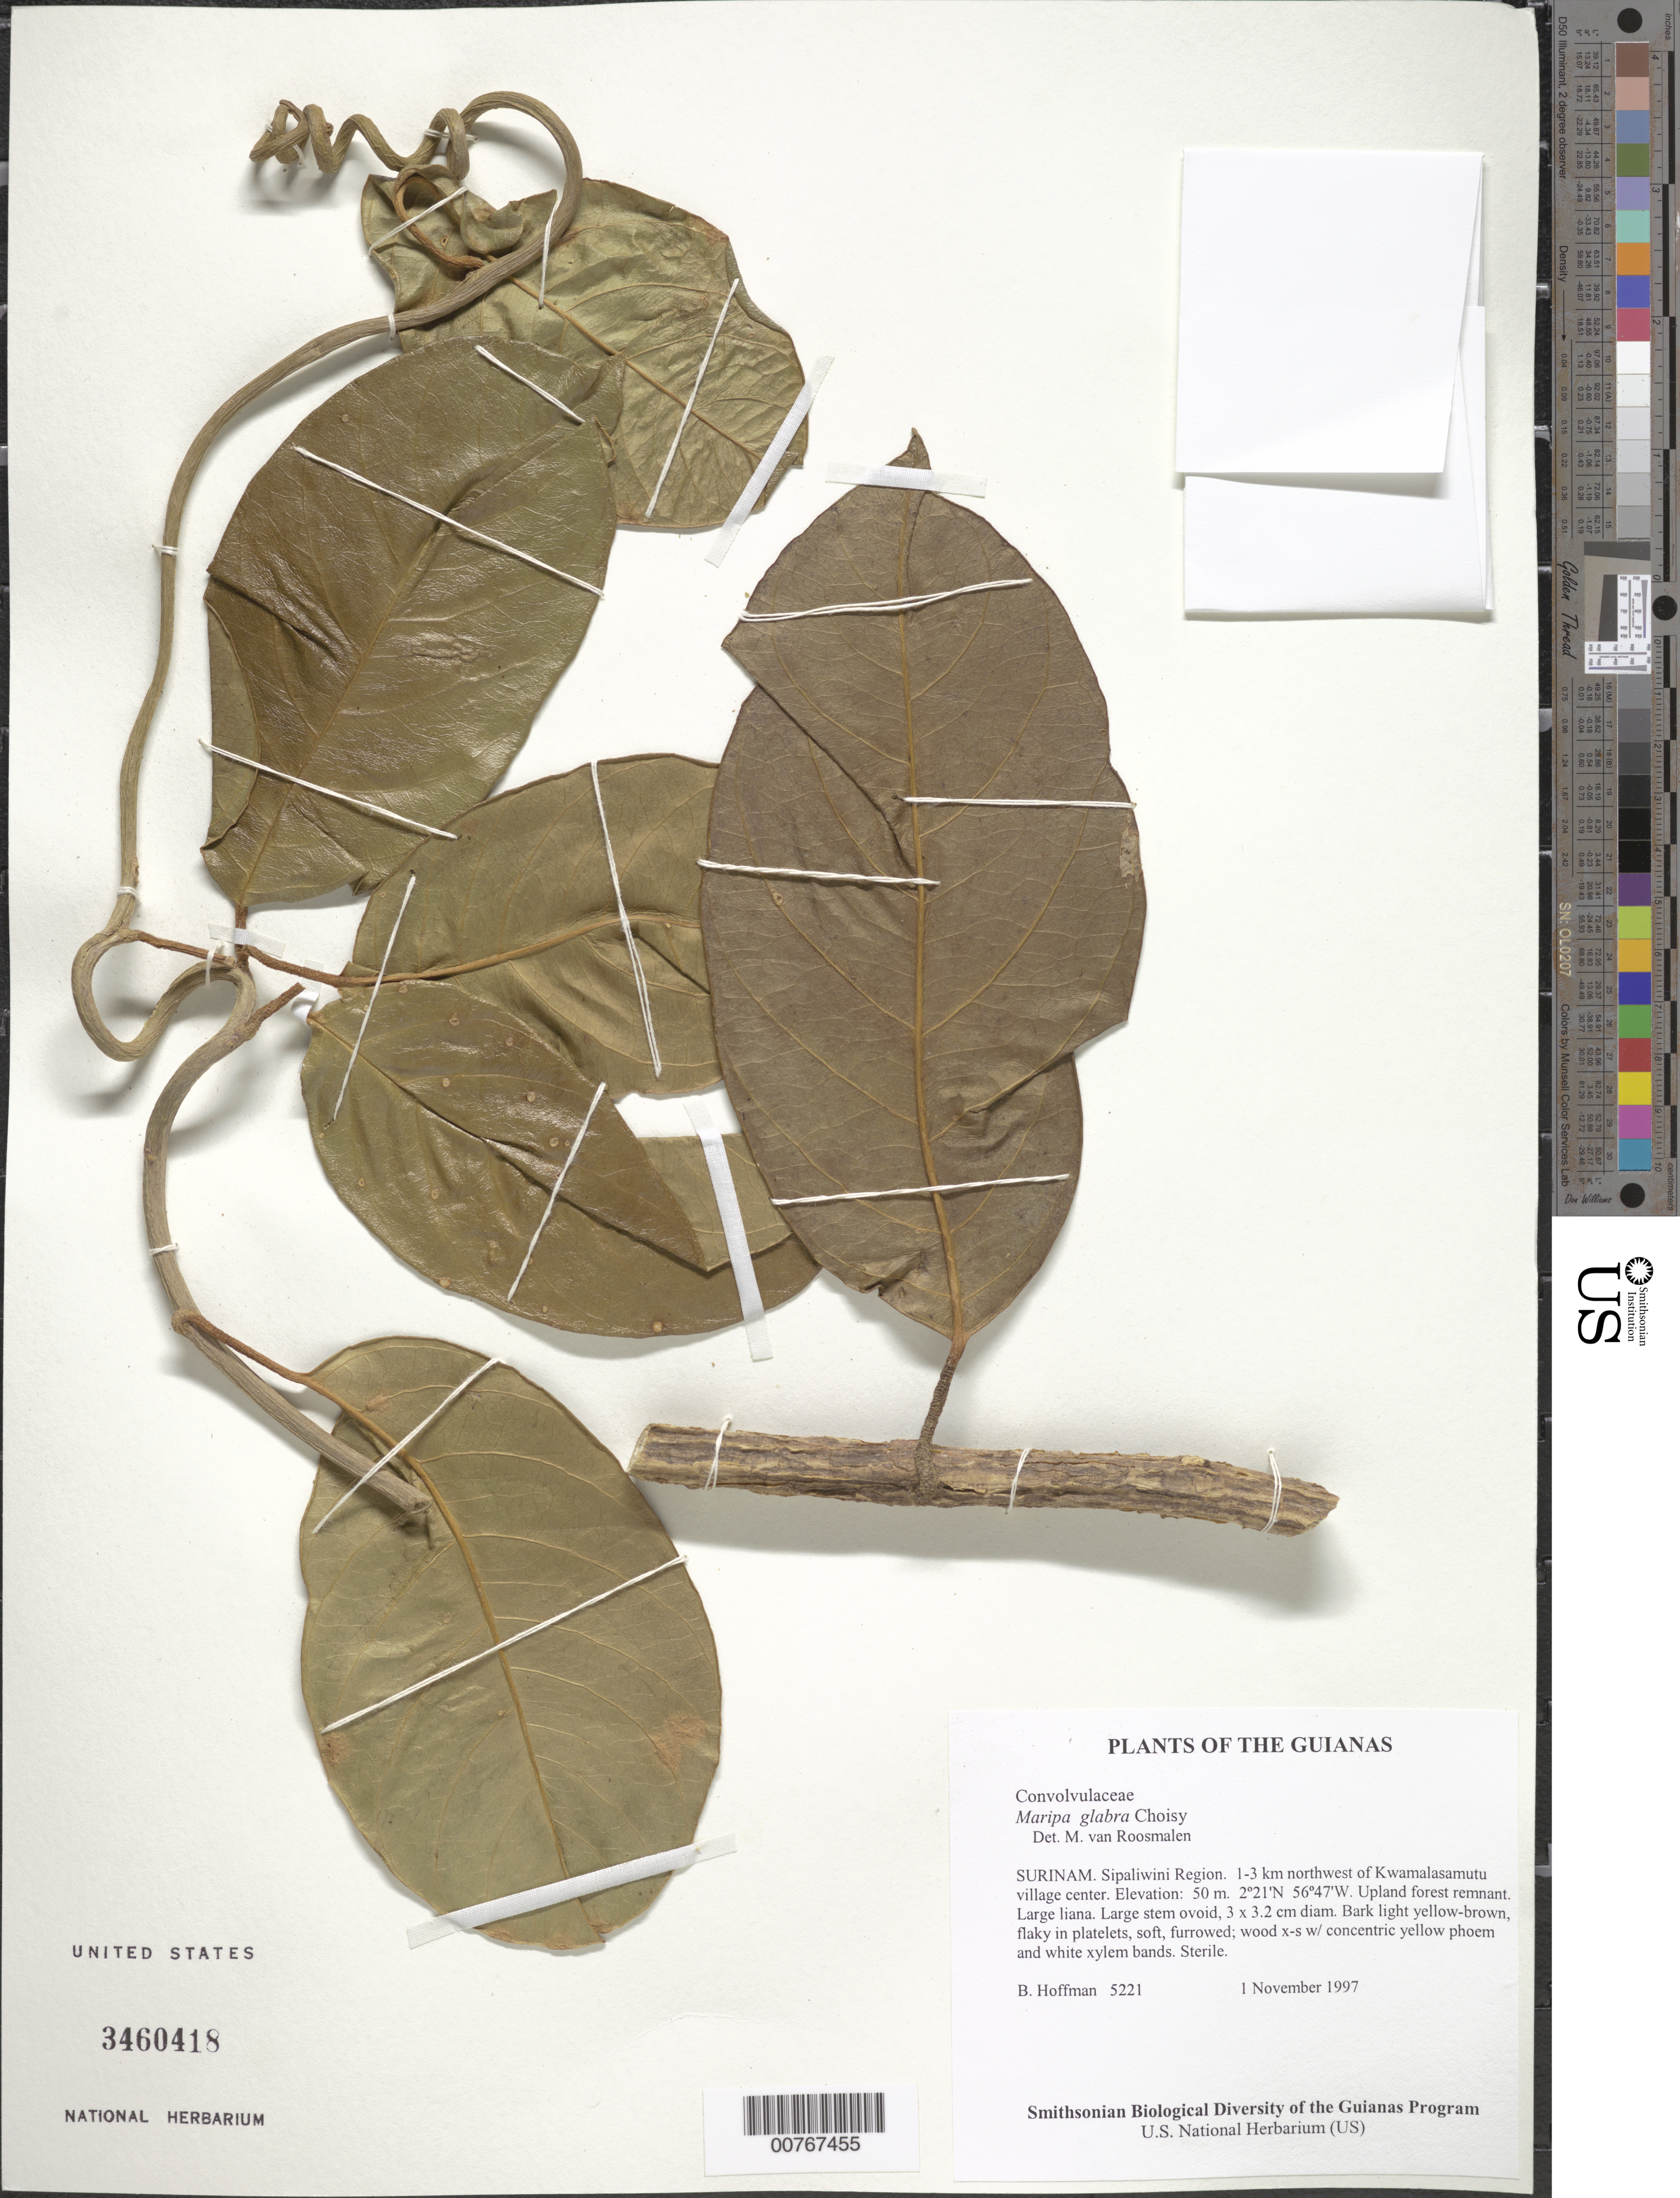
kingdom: Plantae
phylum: Tracheophyta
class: Magnoliopsida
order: Solanales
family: Convolvulaceae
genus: Maripa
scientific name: Maripa glabra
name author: Choisy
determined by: Roosmalen, M. van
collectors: B. Hoffman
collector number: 5221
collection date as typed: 1 November 1997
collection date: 1997-11-01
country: Suriname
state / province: Sipaliwini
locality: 1-3 km northwest of Kwamalasamutu village center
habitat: Upland forest remnant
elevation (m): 50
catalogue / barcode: US 3460418